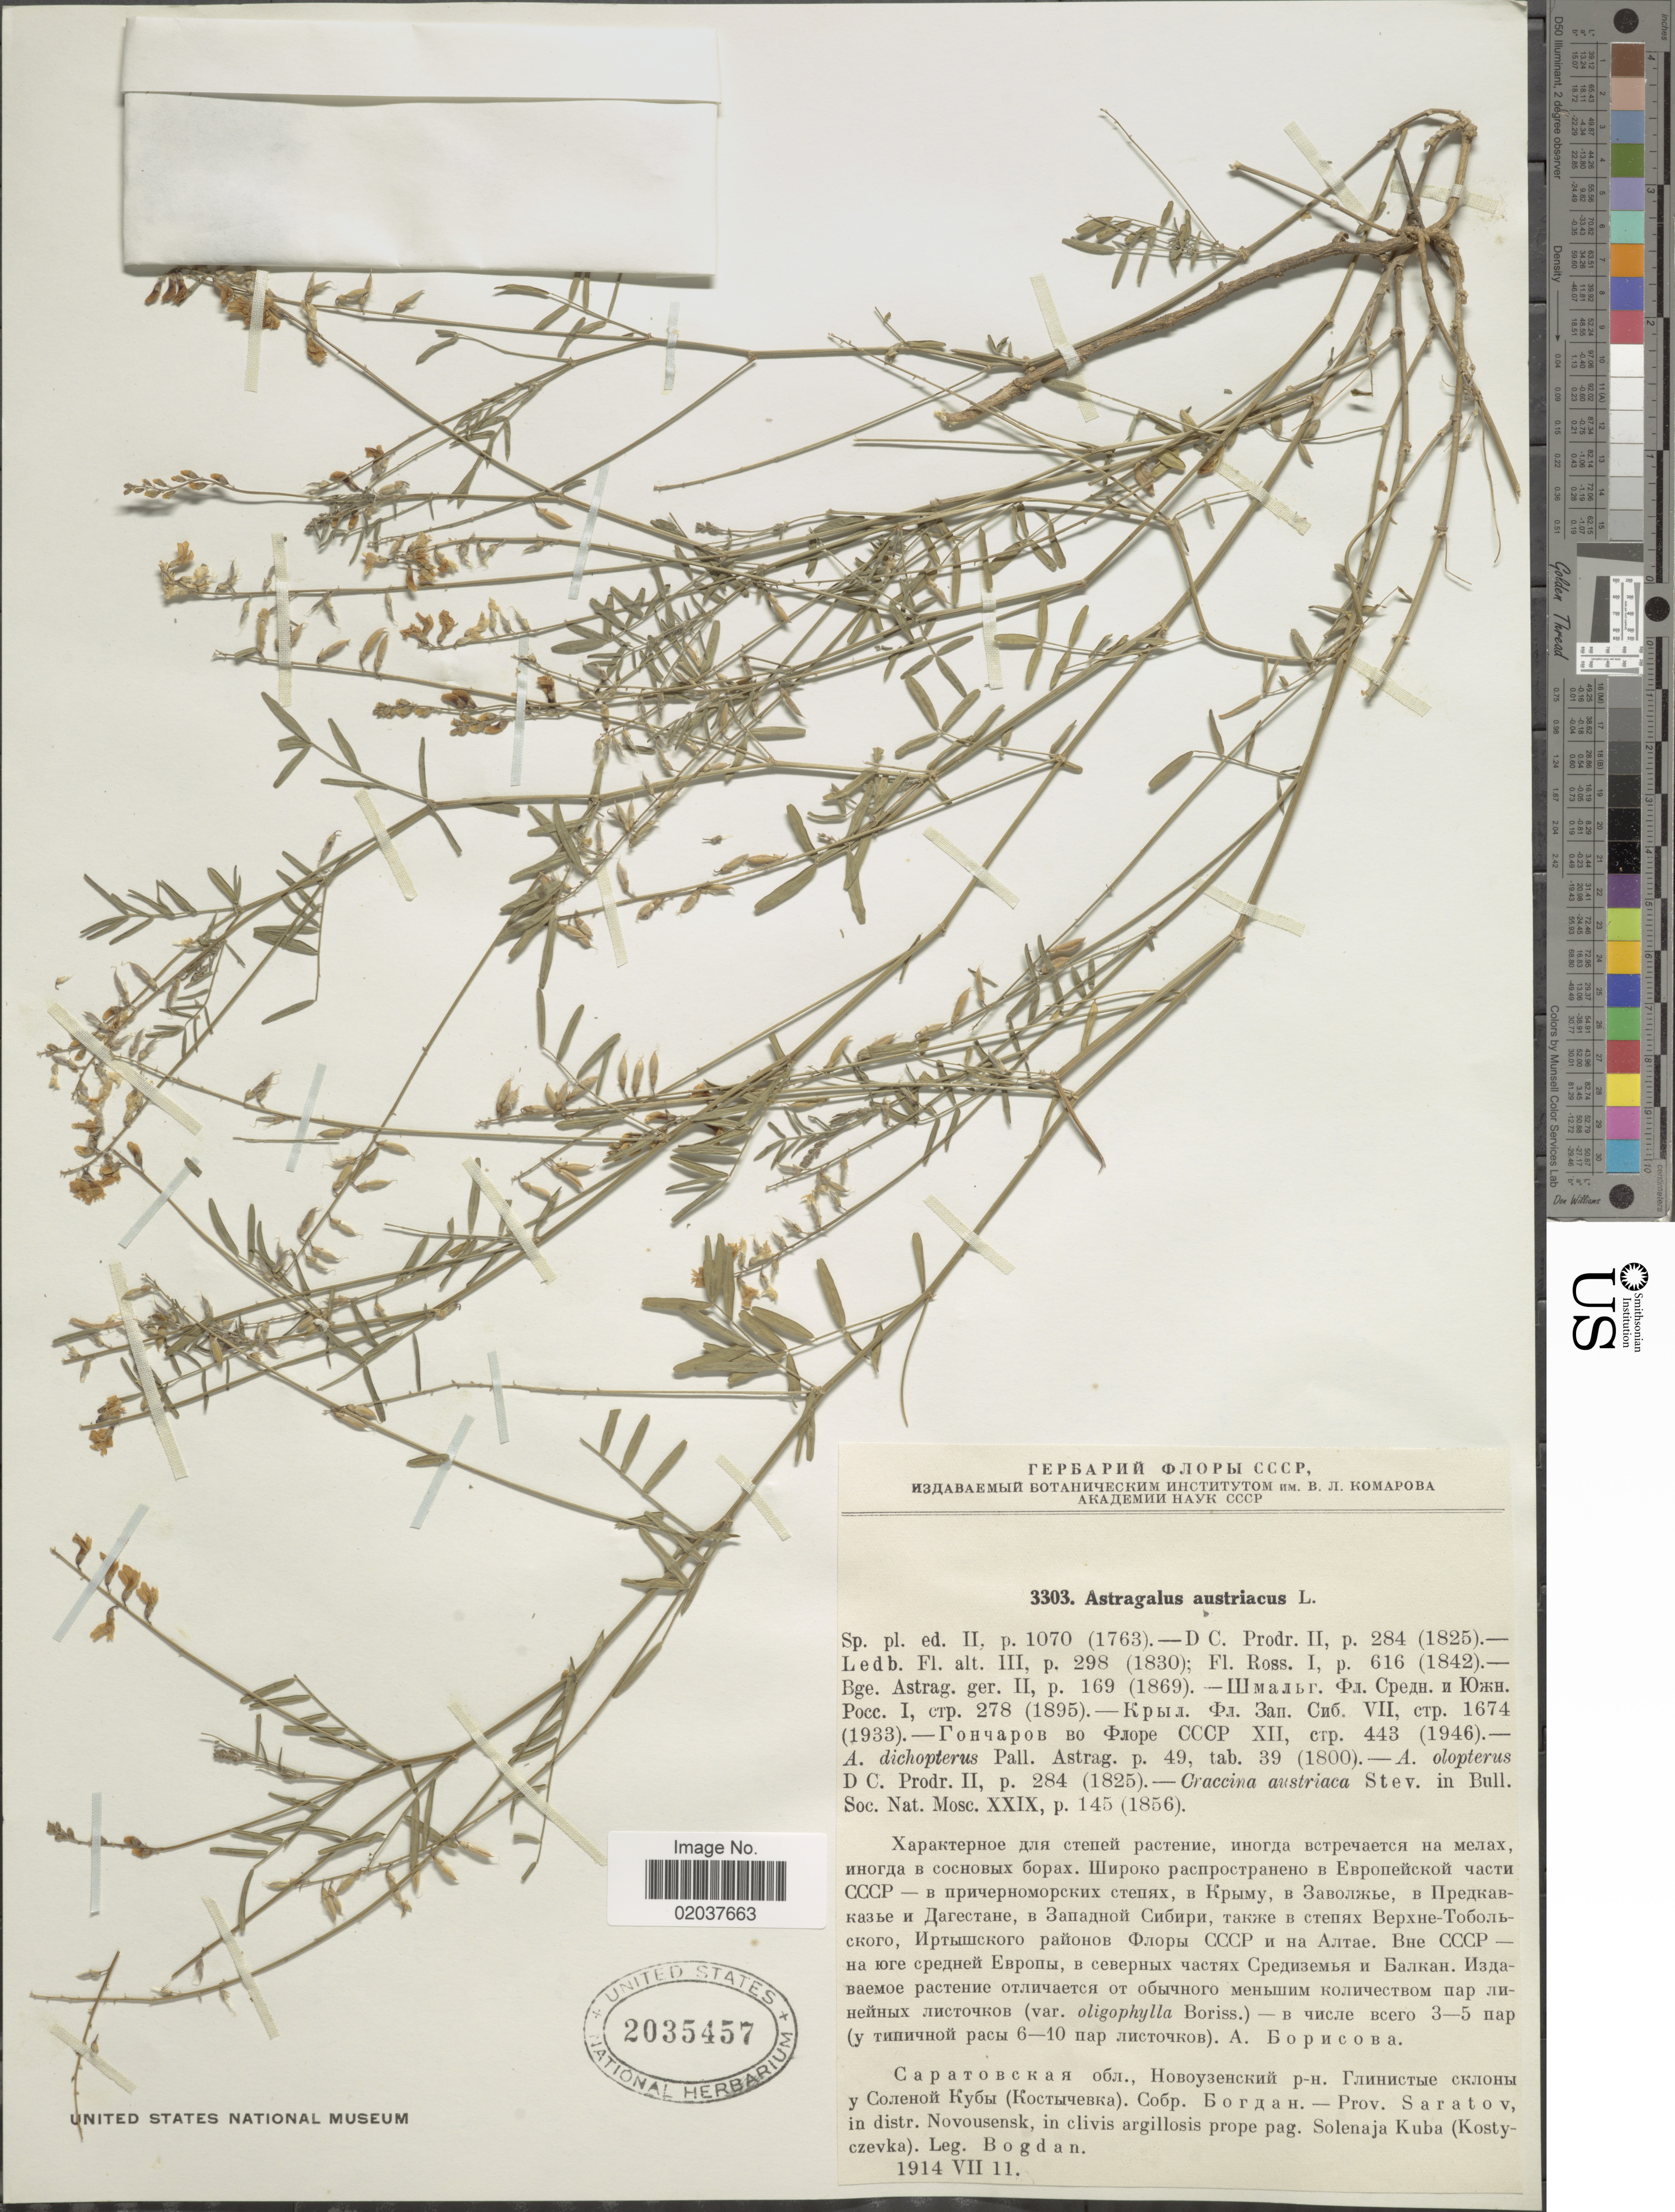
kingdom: Plantae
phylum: Tracheophyta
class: Magnoliopsida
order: Fabales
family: Fabaceae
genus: Astragalus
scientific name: Astragalus austriacus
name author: Jacq.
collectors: Bogdan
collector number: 3303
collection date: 1914-07-11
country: Russian Federation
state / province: Saratov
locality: In distr. Novousensk, prope pag. Solenaja Kuba (KOstyczevka)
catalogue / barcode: US 2035457